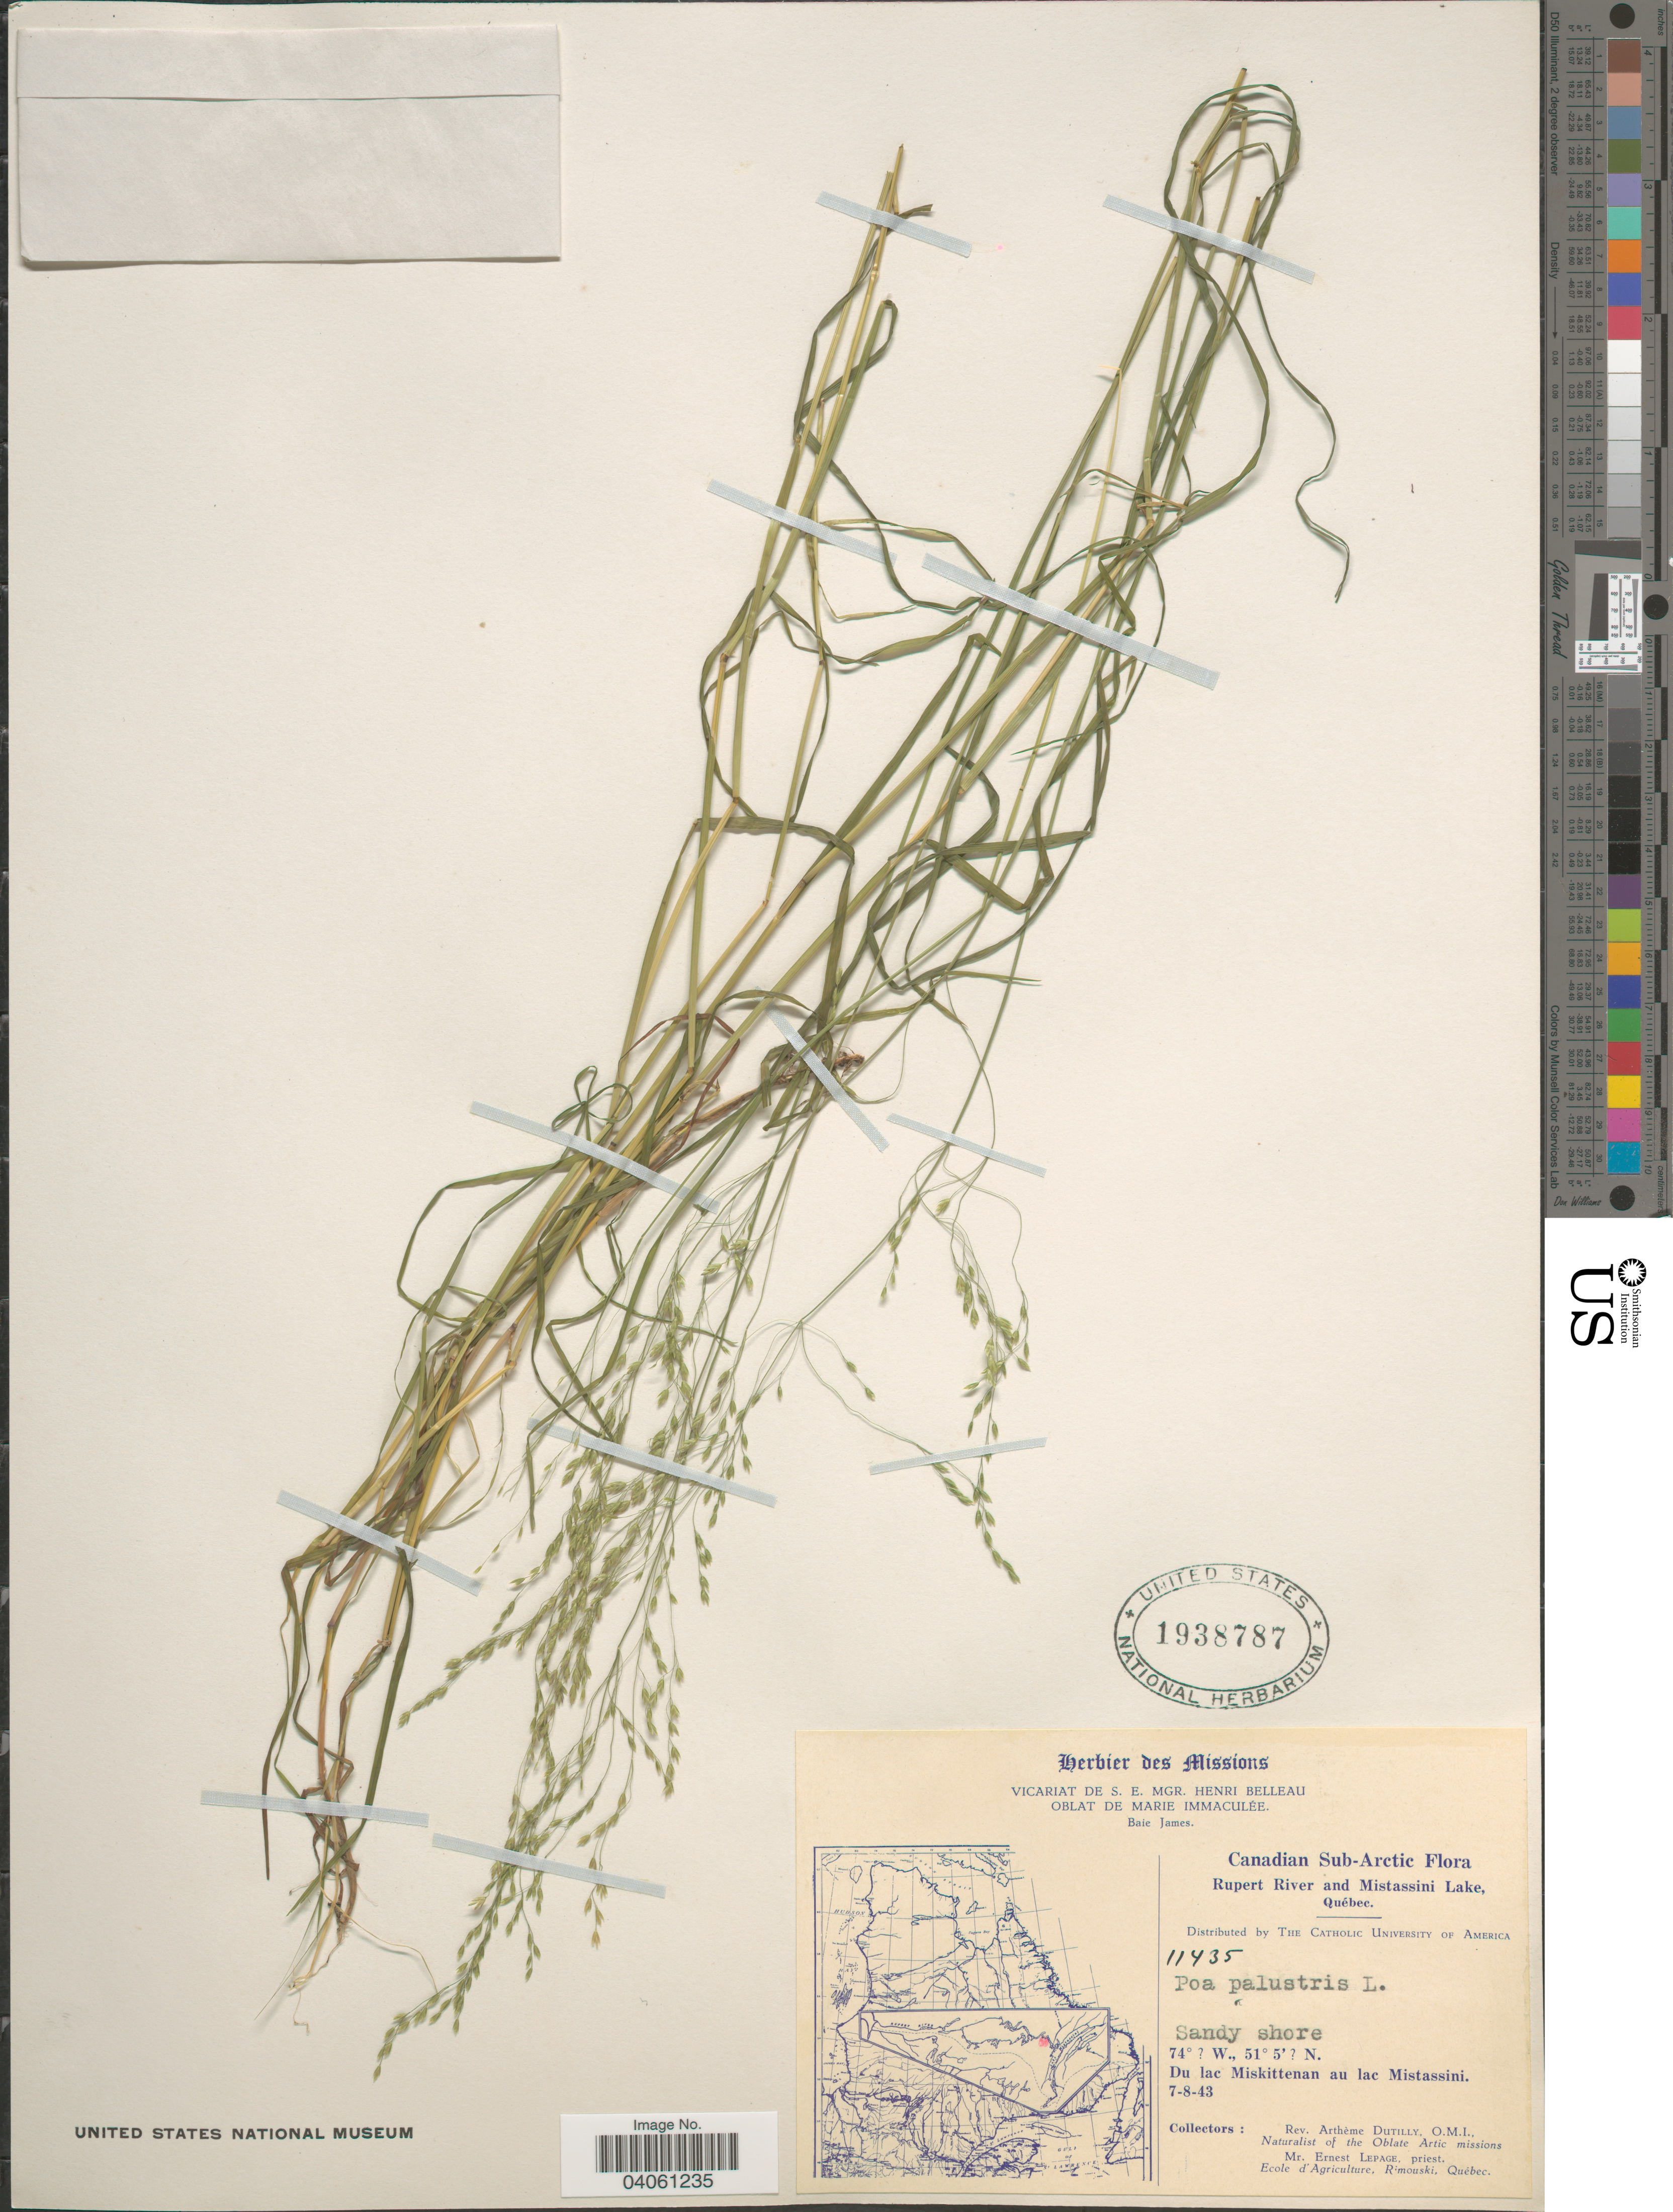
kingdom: Plantae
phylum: Tracheophyta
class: Liliopsida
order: Poales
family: Poaceae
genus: Poa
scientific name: Poa palustris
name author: L.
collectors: A. Dutilly & E. Lepage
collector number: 11435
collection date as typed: Transcribed d/m/y: 7/8/43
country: Canada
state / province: Quebec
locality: Canadian Sub-Arctic. Rupert River and Mistassini Lake. Sandy shore. Du lac Miskittenan au lac Mistassini.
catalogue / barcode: US 1938787